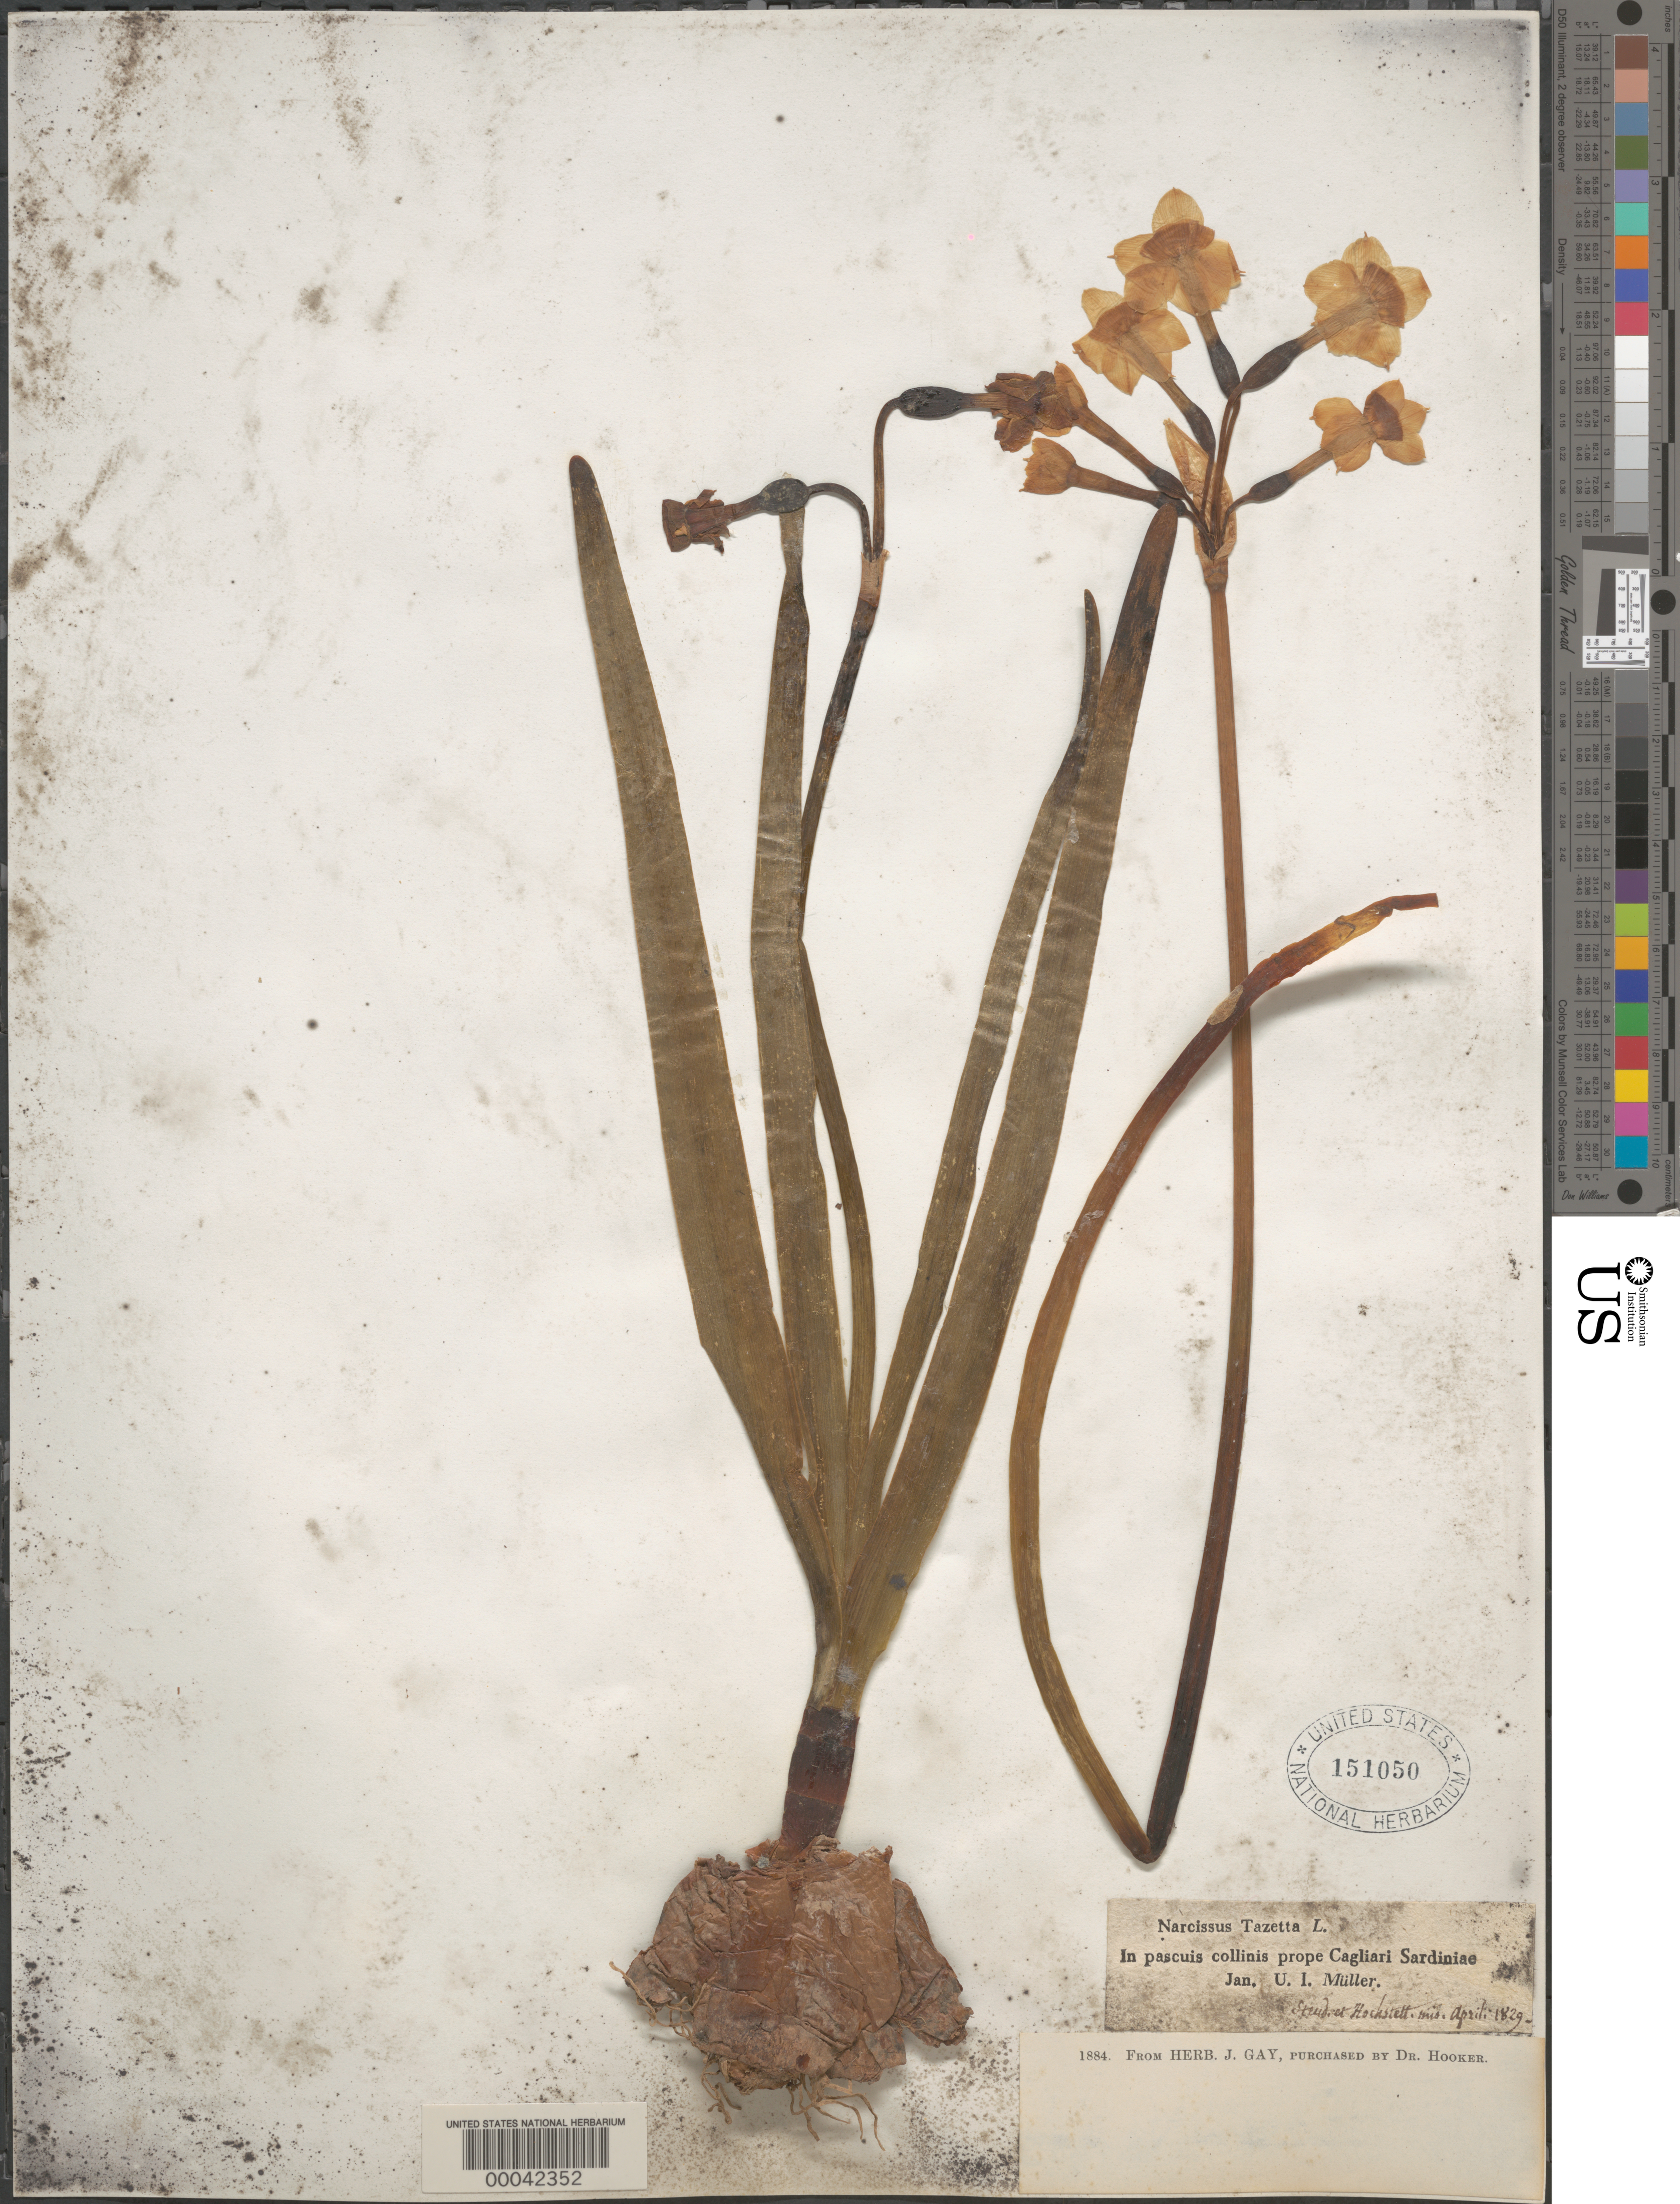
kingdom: Plantae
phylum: Tracheophyta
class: Liliopsida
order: Asparagales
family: Amaryllidaceae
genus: Narcissus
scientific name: Narcissus tazetta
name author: L.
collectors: C. H. Muller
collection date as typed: Apr 1829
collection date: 1829-04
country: Italy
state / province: Sardegna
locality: Cagliari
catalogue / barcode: US 151050